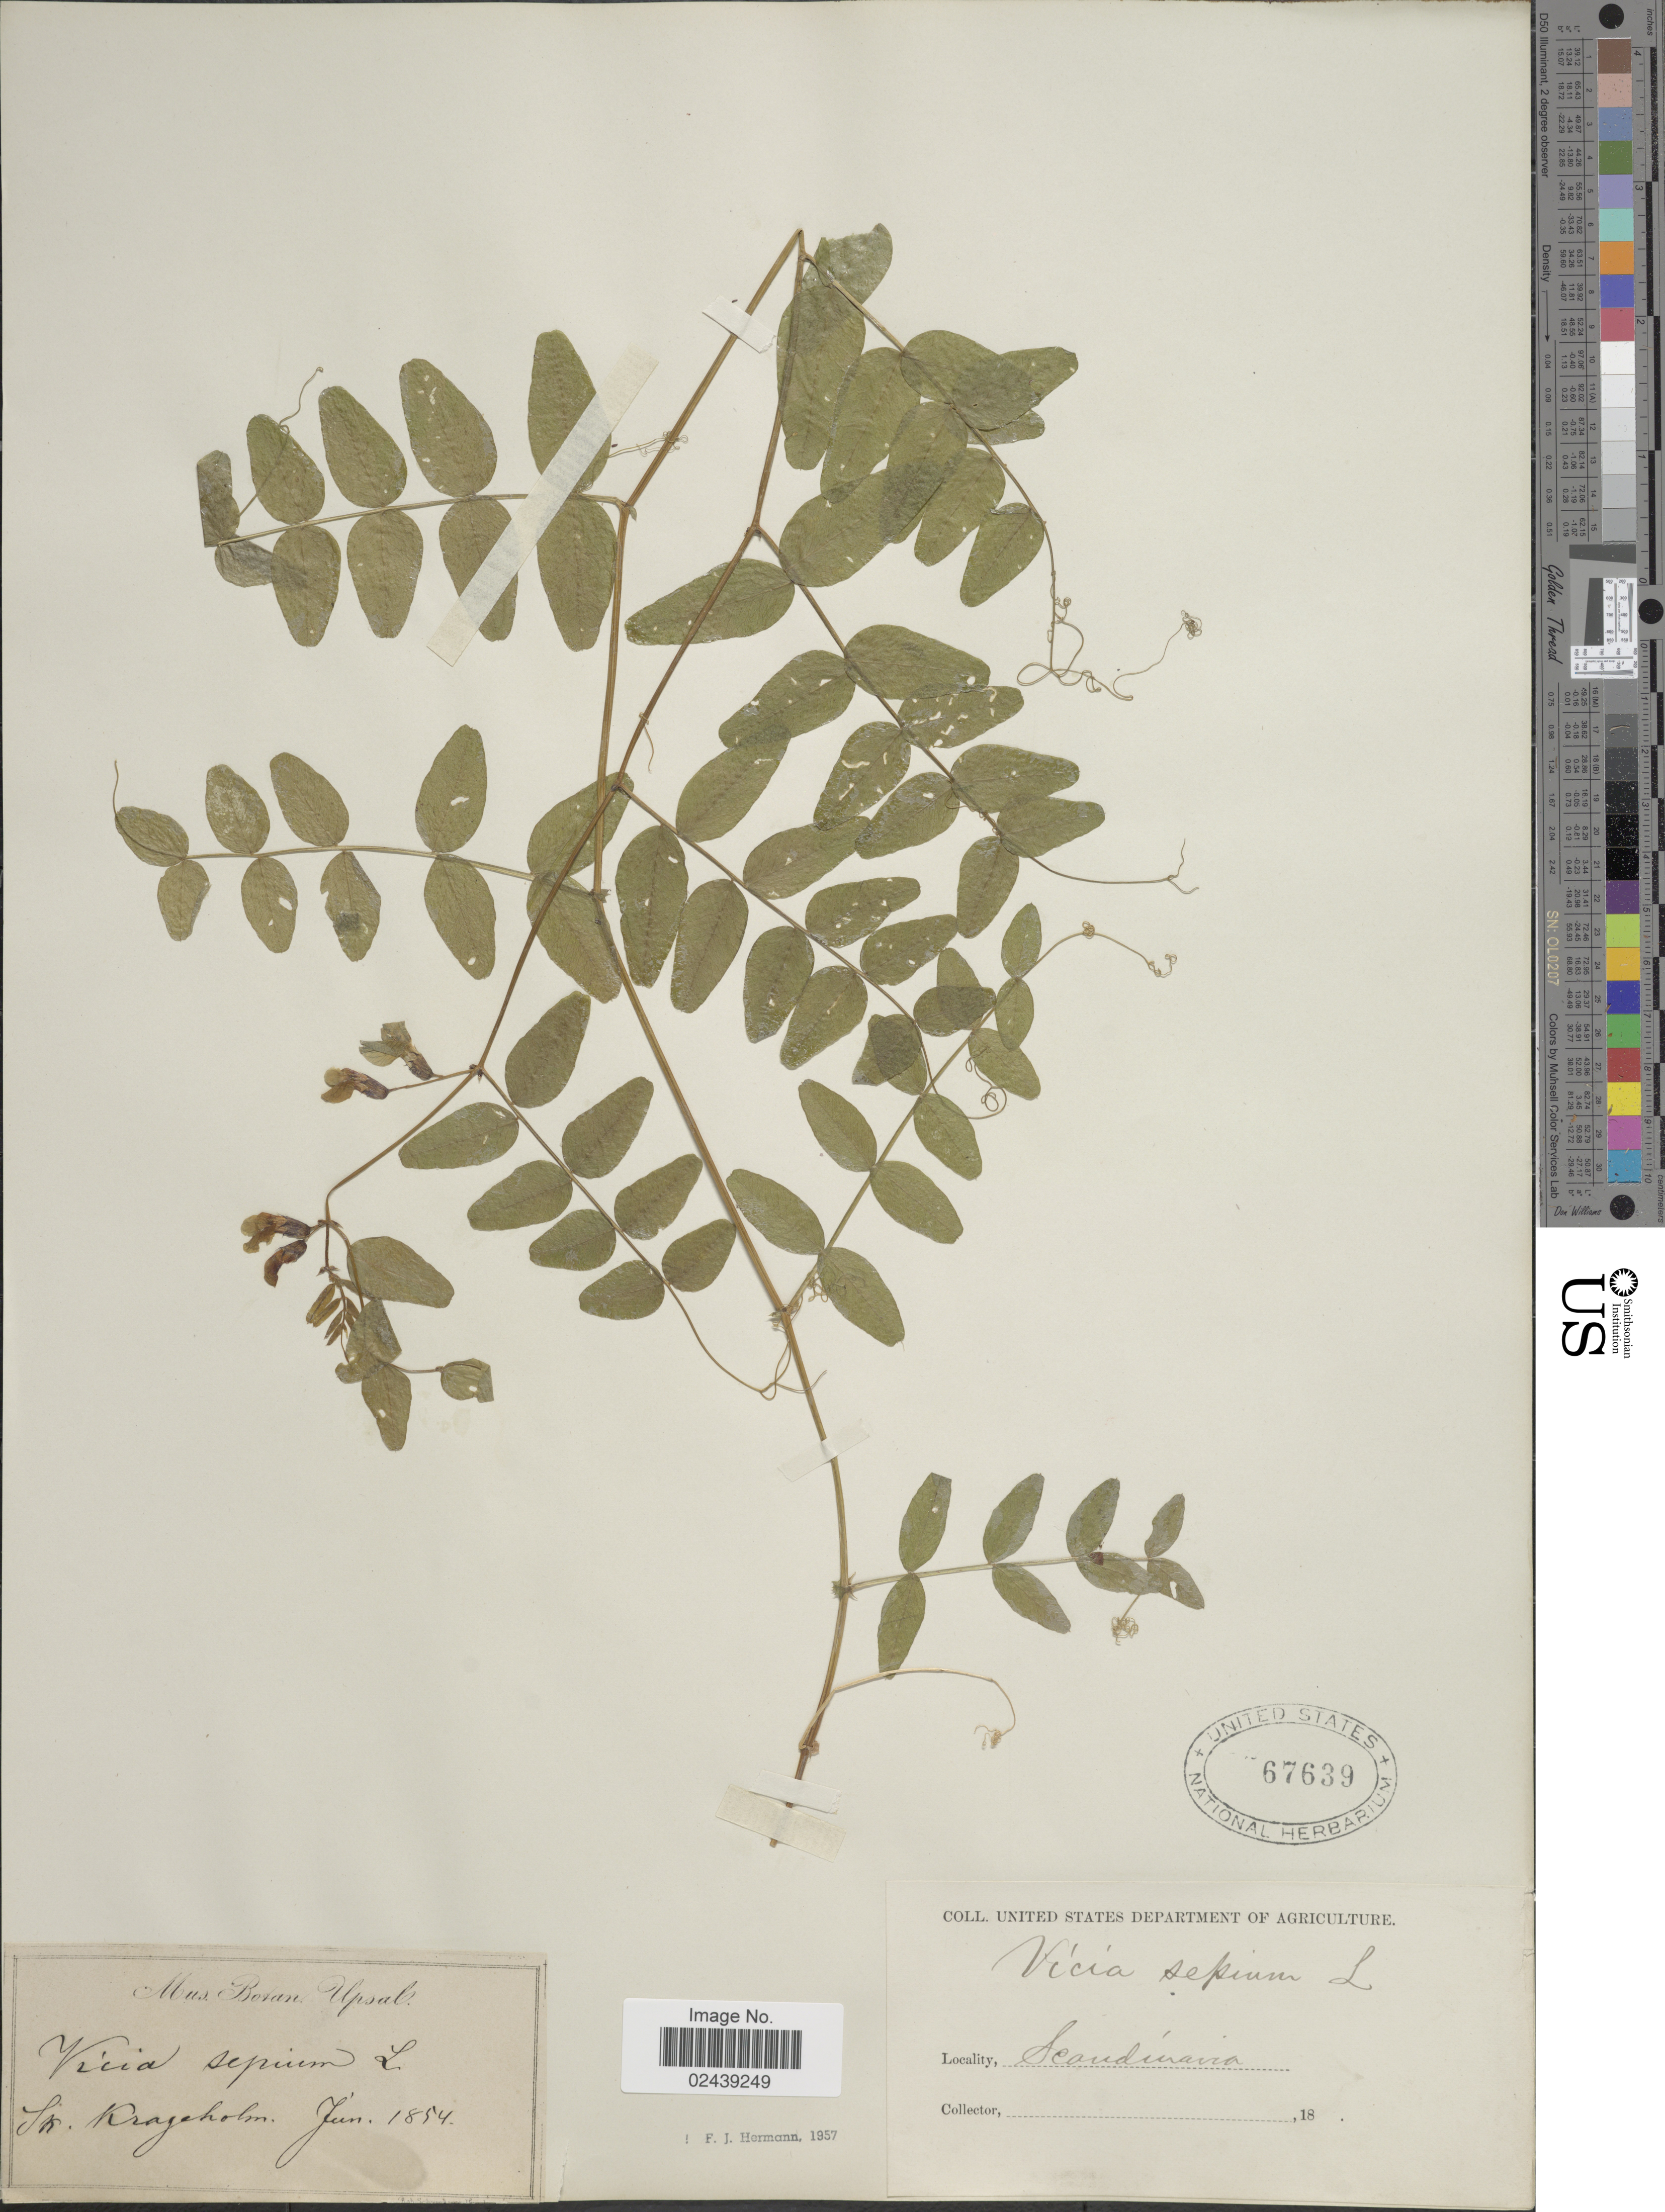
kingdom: Plantae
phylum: Tracheophyta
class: Magnoliopsida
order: Fabales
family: Fabaceae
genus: Vicia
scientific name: Vicia sepium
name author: L.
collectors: ex herb. Mus. Botan. Upsal.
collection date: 1854-06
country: Sweden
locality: In Krageholm. Scandinavia.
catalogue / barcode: US 67639